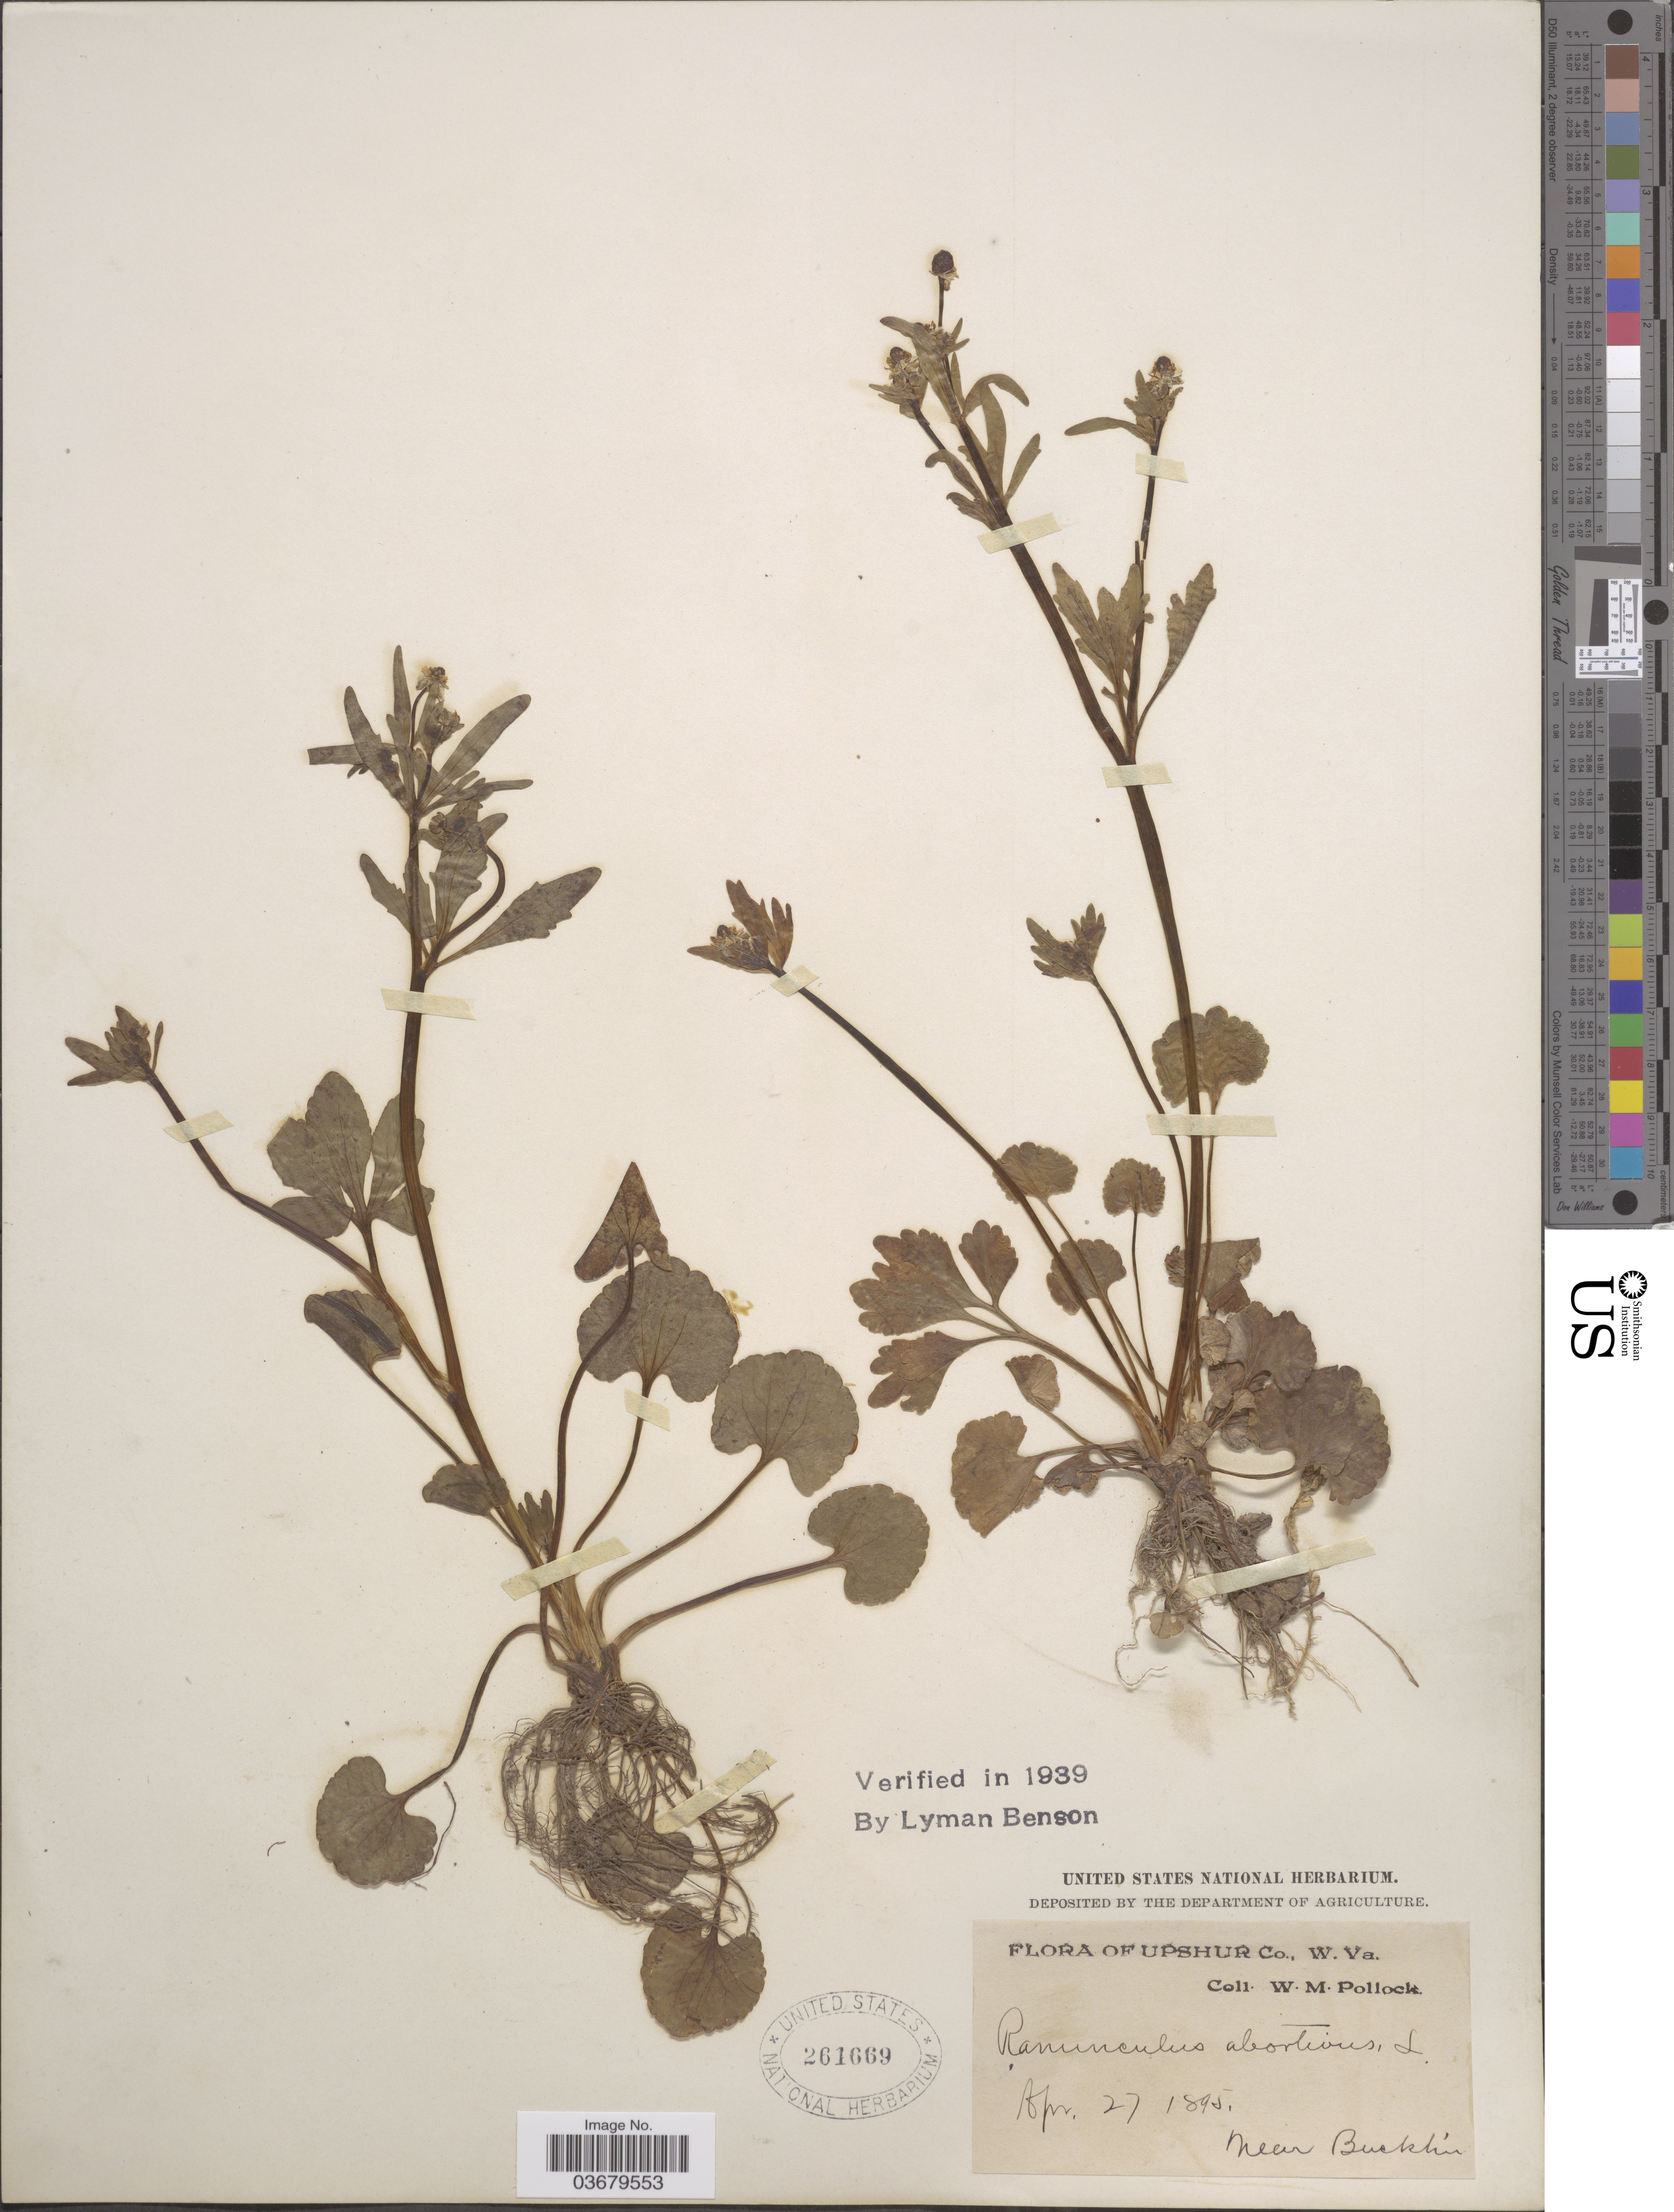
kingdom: Plantae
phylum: Tracheophyta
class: Magnoliopsida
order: Ranunculales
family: Ranunculaceae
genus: Ranunculus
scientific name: Ranunculus abortivus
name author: L.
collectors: W. M. Pollock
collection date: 1895-04-27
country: United States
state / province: West Virginia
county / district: Upshur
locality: Near Bucklin.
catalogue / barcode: US 261669